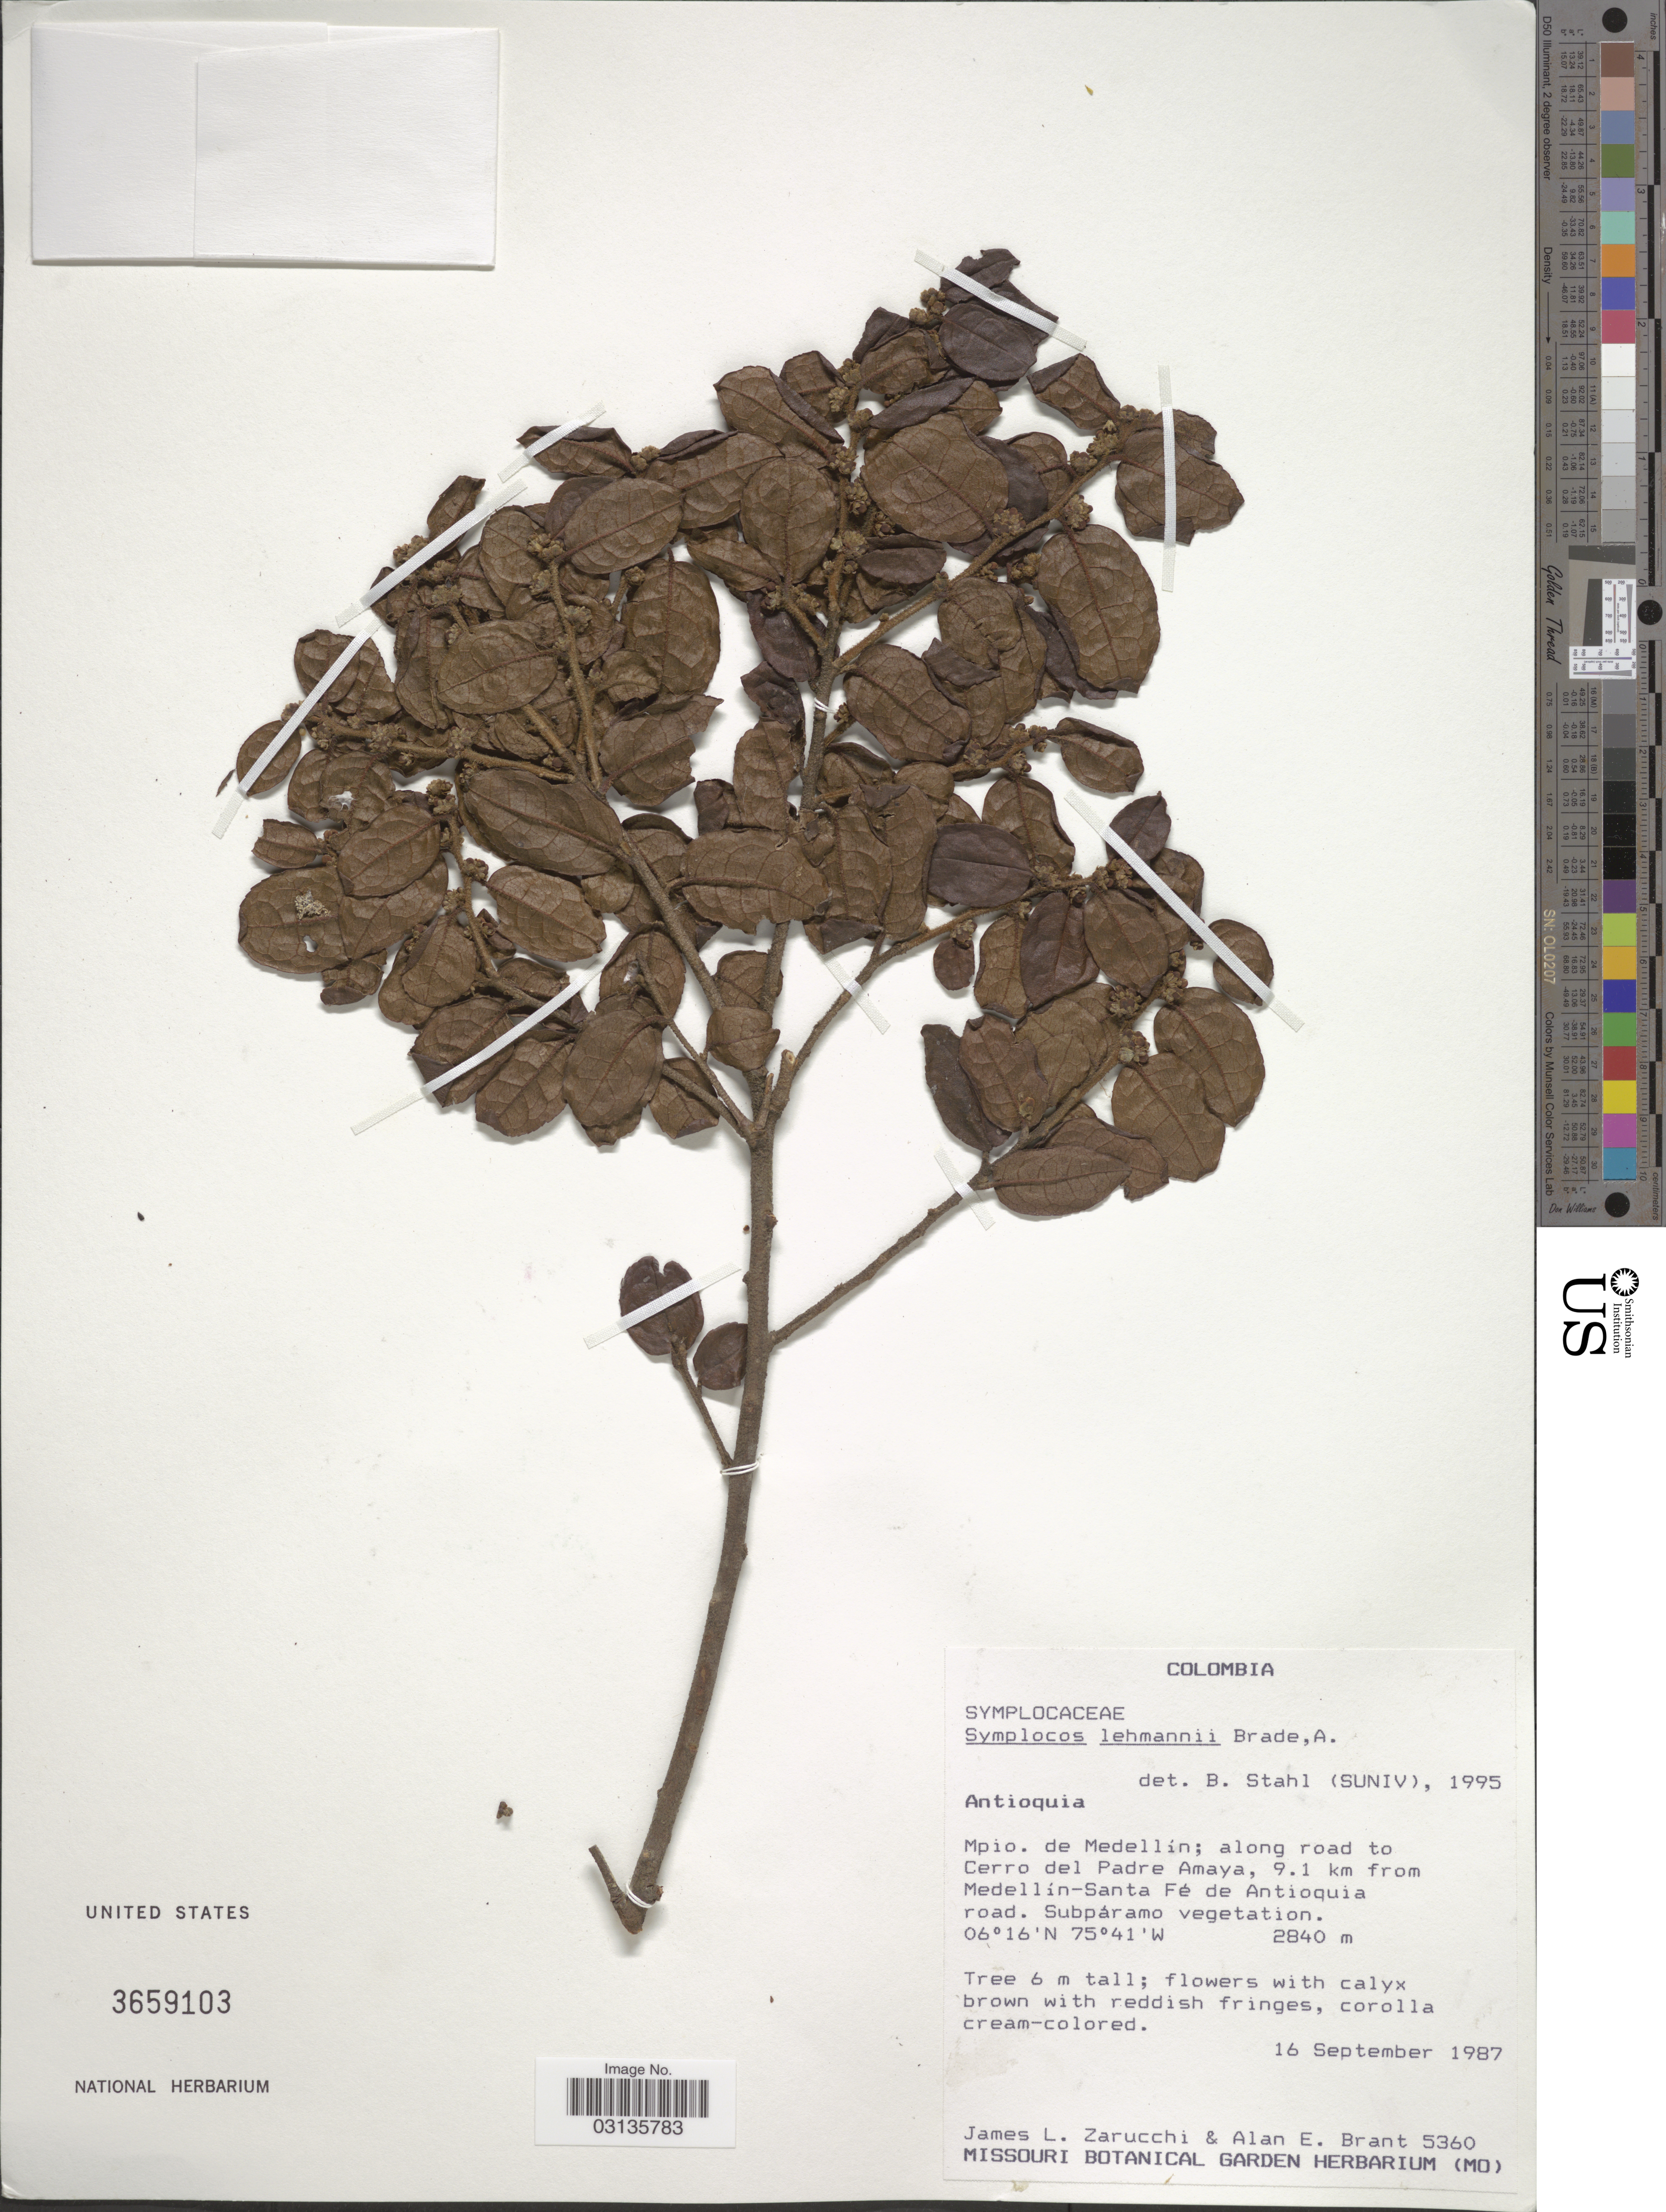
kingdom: Plantae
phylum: Tracheophyta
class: Magnoliopsida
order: Ericales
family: Symplocaceae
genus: Symplocos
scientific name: Symplocos lehmannii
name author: Brand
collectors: J. L. Zarucchi & A. Brant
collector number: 5360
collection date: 1987-09-16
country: Colombia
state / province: Antioquia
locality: Mpio. de Medellín; along road to Cerro del Padre Amaya, 9.1 km from Medellín-Santa Fé de Antioquia road.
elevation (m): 2840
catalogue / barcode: US 3659103